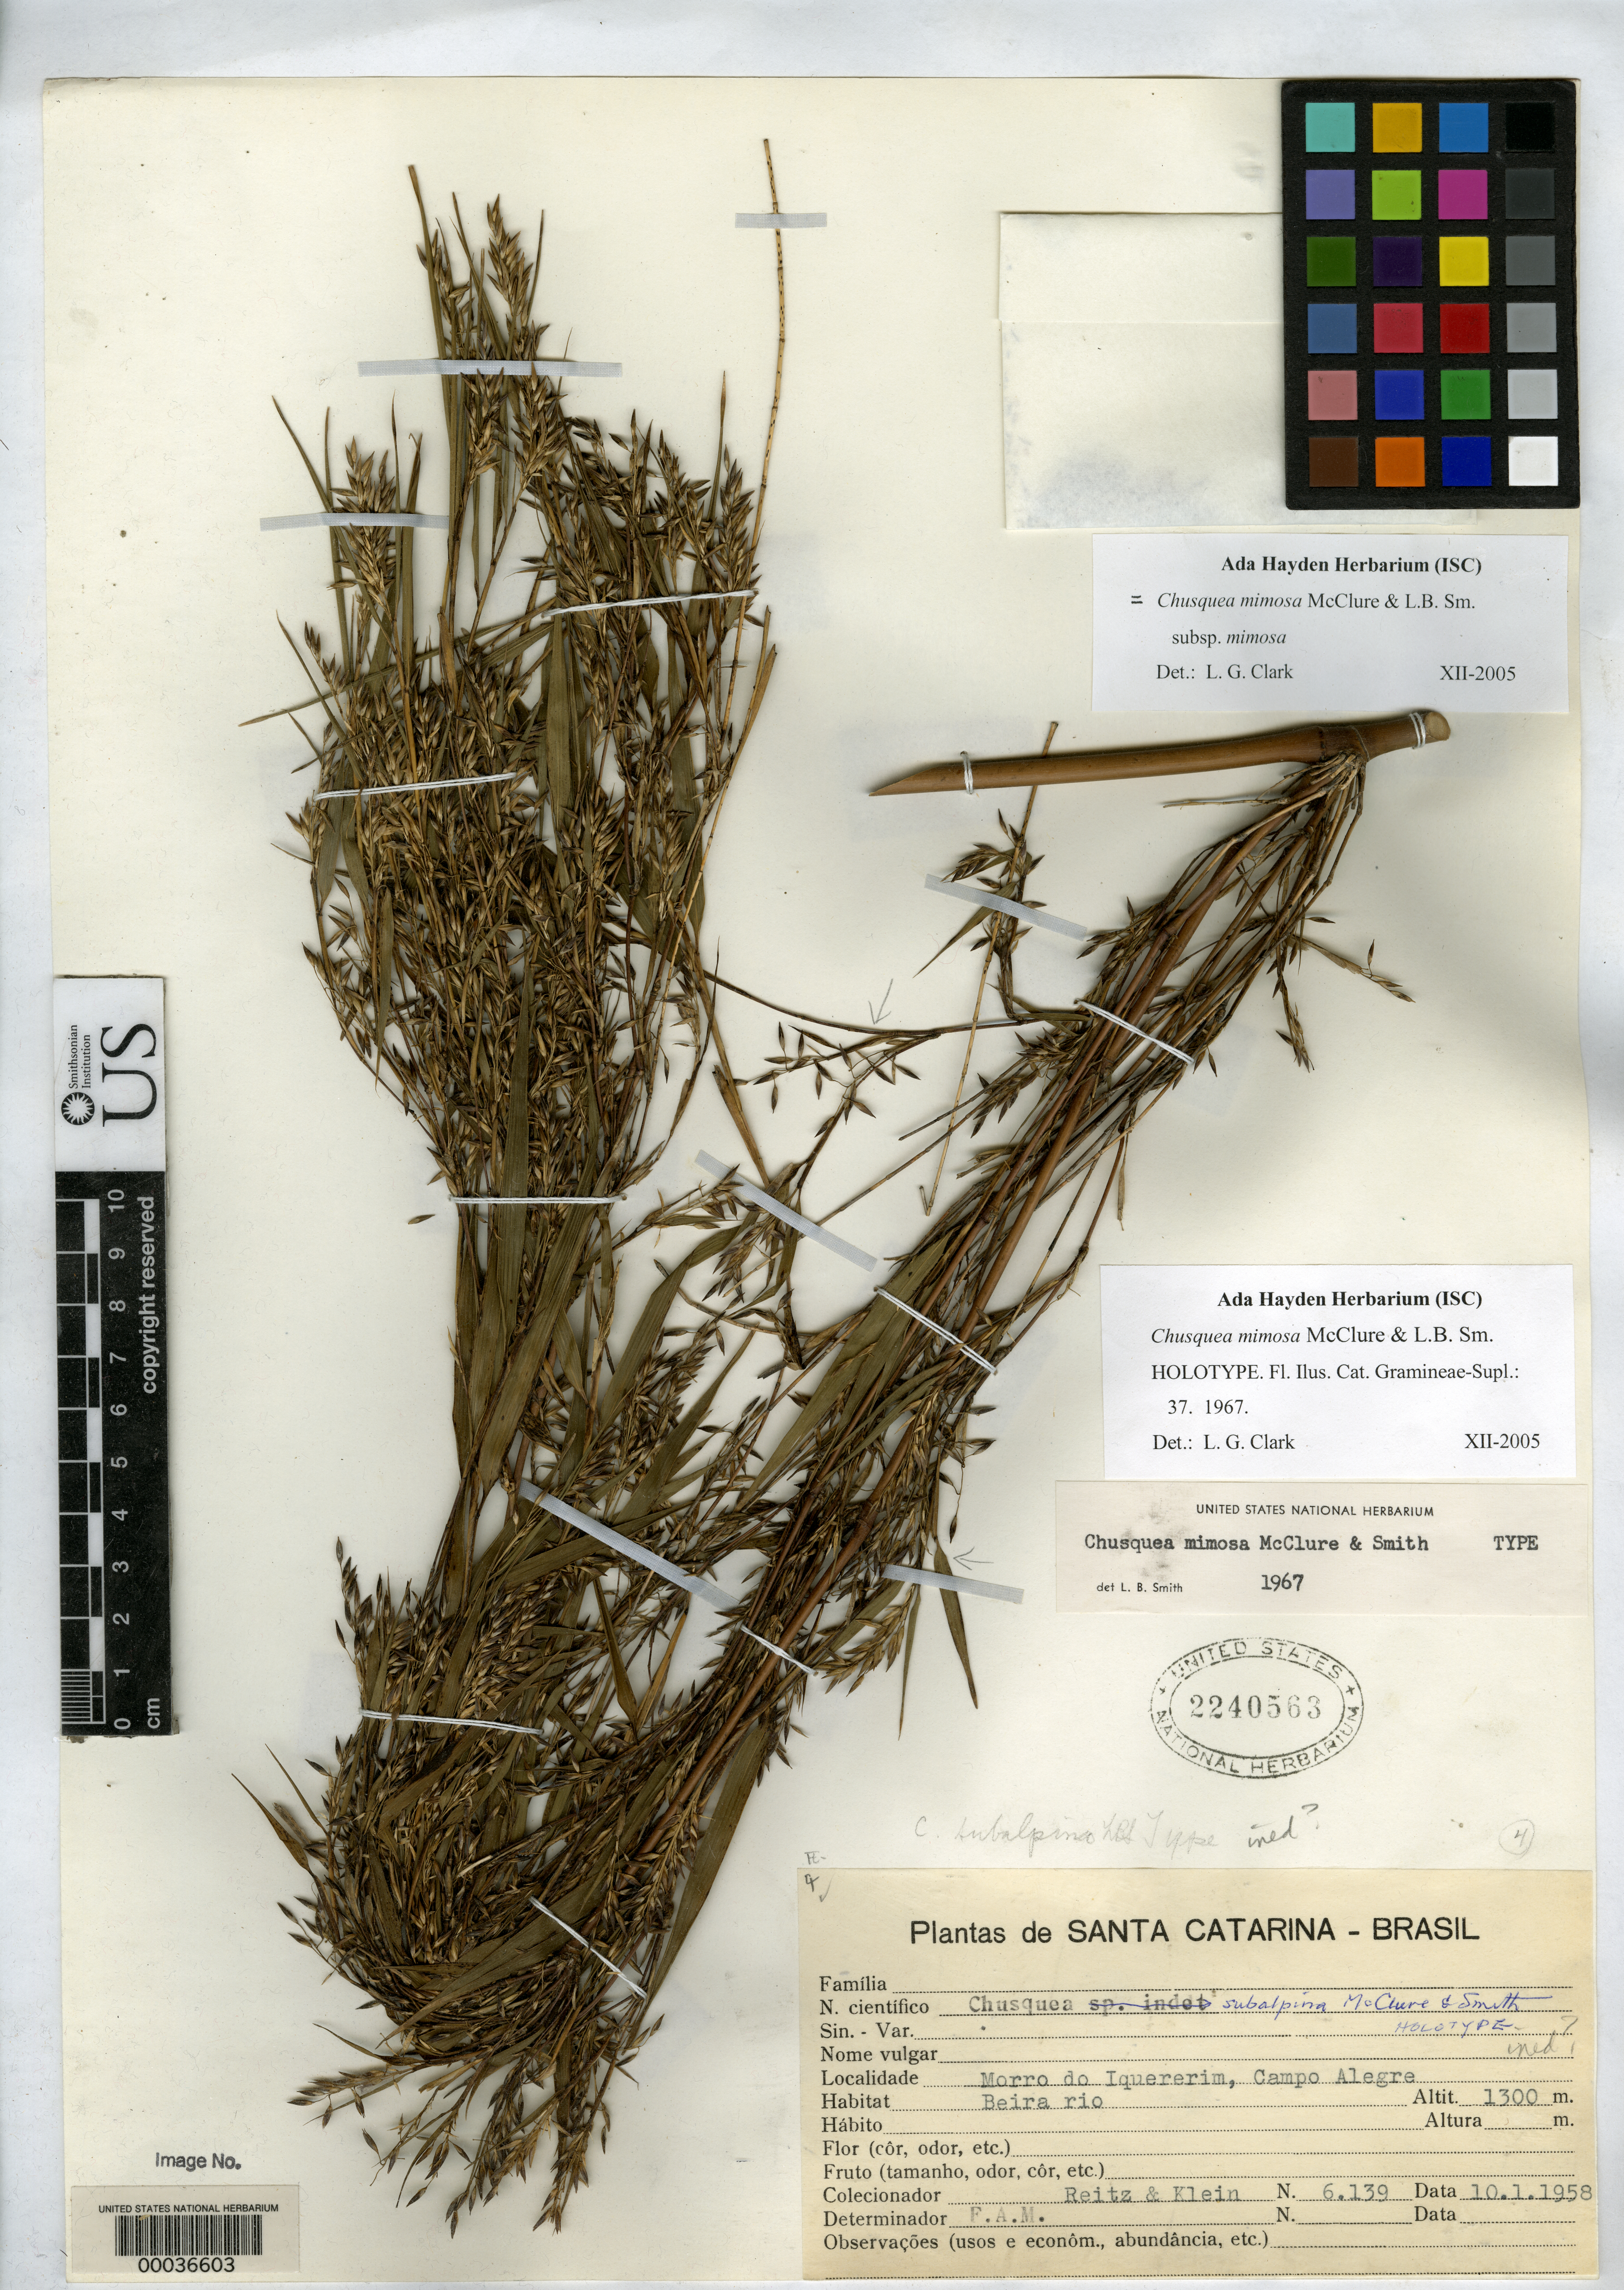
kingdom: Plantae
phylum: Tracheophyta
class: Liliopsida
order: Poales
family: Poaceae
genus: Chusquea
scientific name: Chusquea mimosa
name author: McClure & L.B. Sm.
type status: Holotype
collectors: R. Reitz & R. M. Klein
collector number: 6139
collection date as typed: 1958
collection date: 1958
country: Brazil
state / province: Santa Catarina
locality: Morro do Iquererim, Campo Alegre.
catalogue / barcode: US 2240563